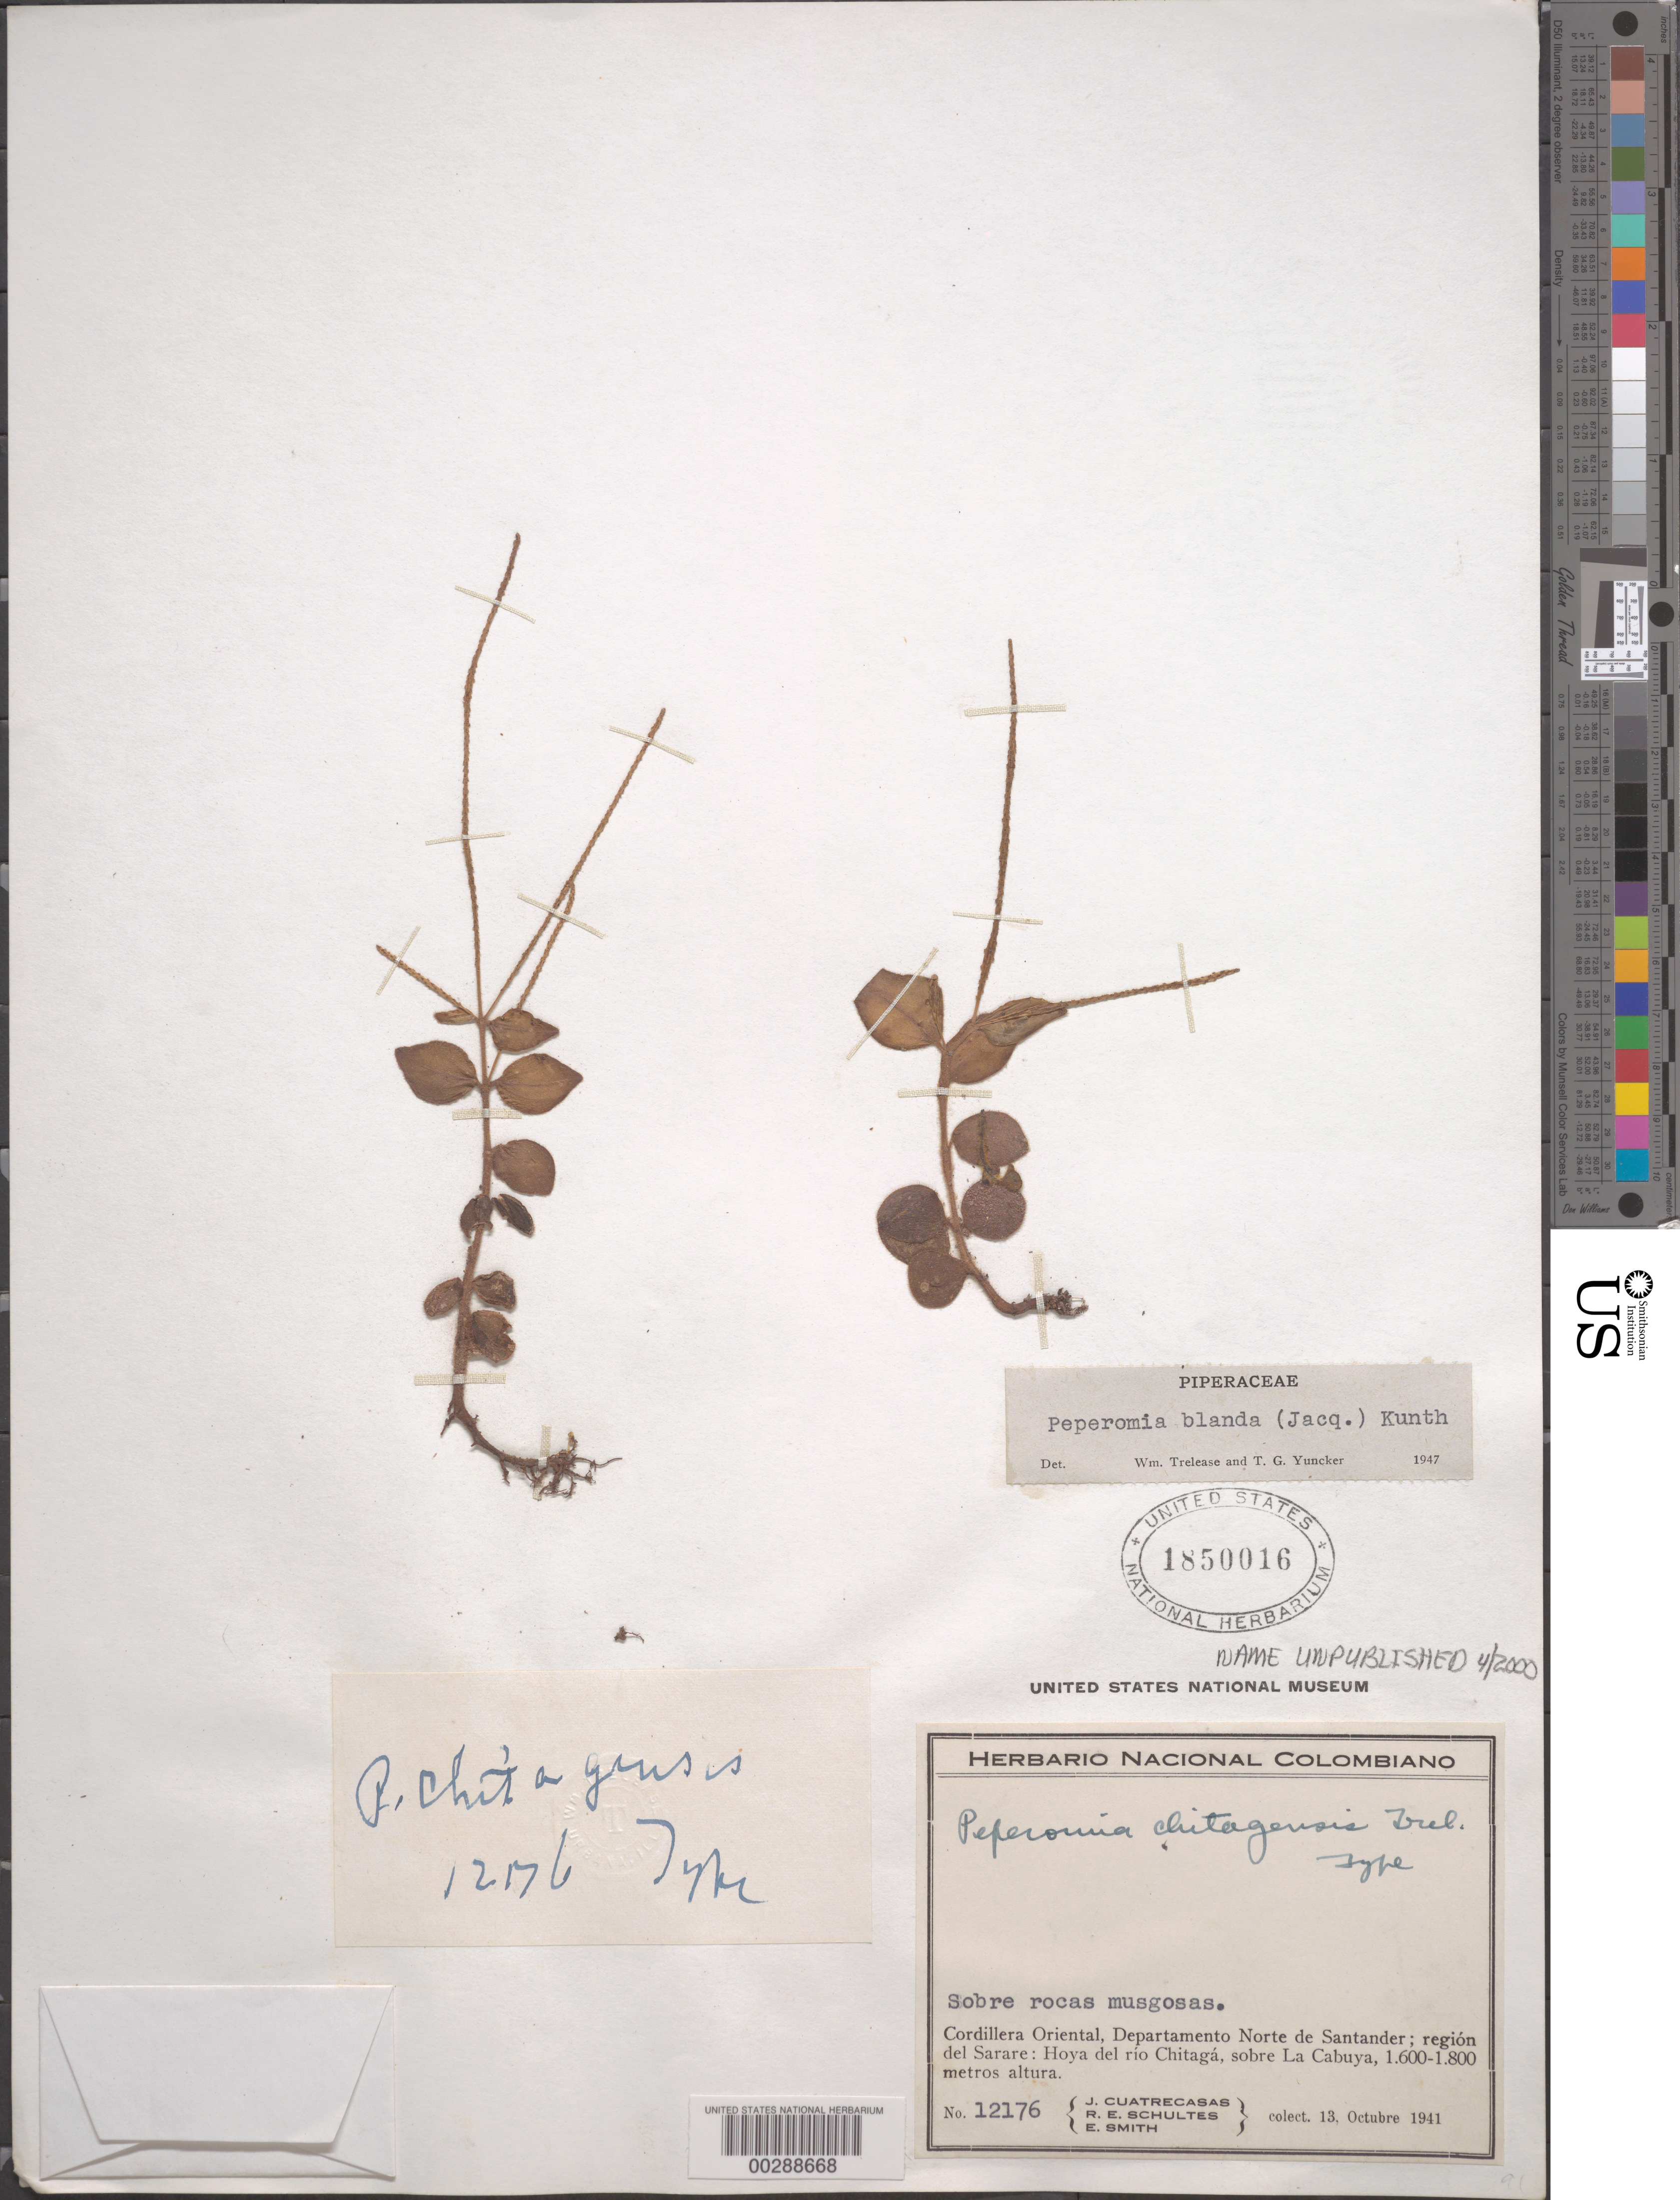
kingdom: Plantae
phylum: Tracheophyta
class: Magnoliopsida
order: Piperales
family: Piperaceae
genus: Peperomia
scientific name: Peperomia blanda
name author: (Jacq.) Kunth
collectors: J. Cuatrecasas, R. E. Schultes & C. E. Smith Jr.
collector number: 12176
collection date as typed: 13 Oct 1941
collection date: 1941-10-13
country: Colombia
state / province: Norte de Santander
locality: Cordillera Oriental, Sarare region, Valley of Rio Chitaga, about la Cubuya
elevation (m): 1600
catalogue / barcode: US 1850016